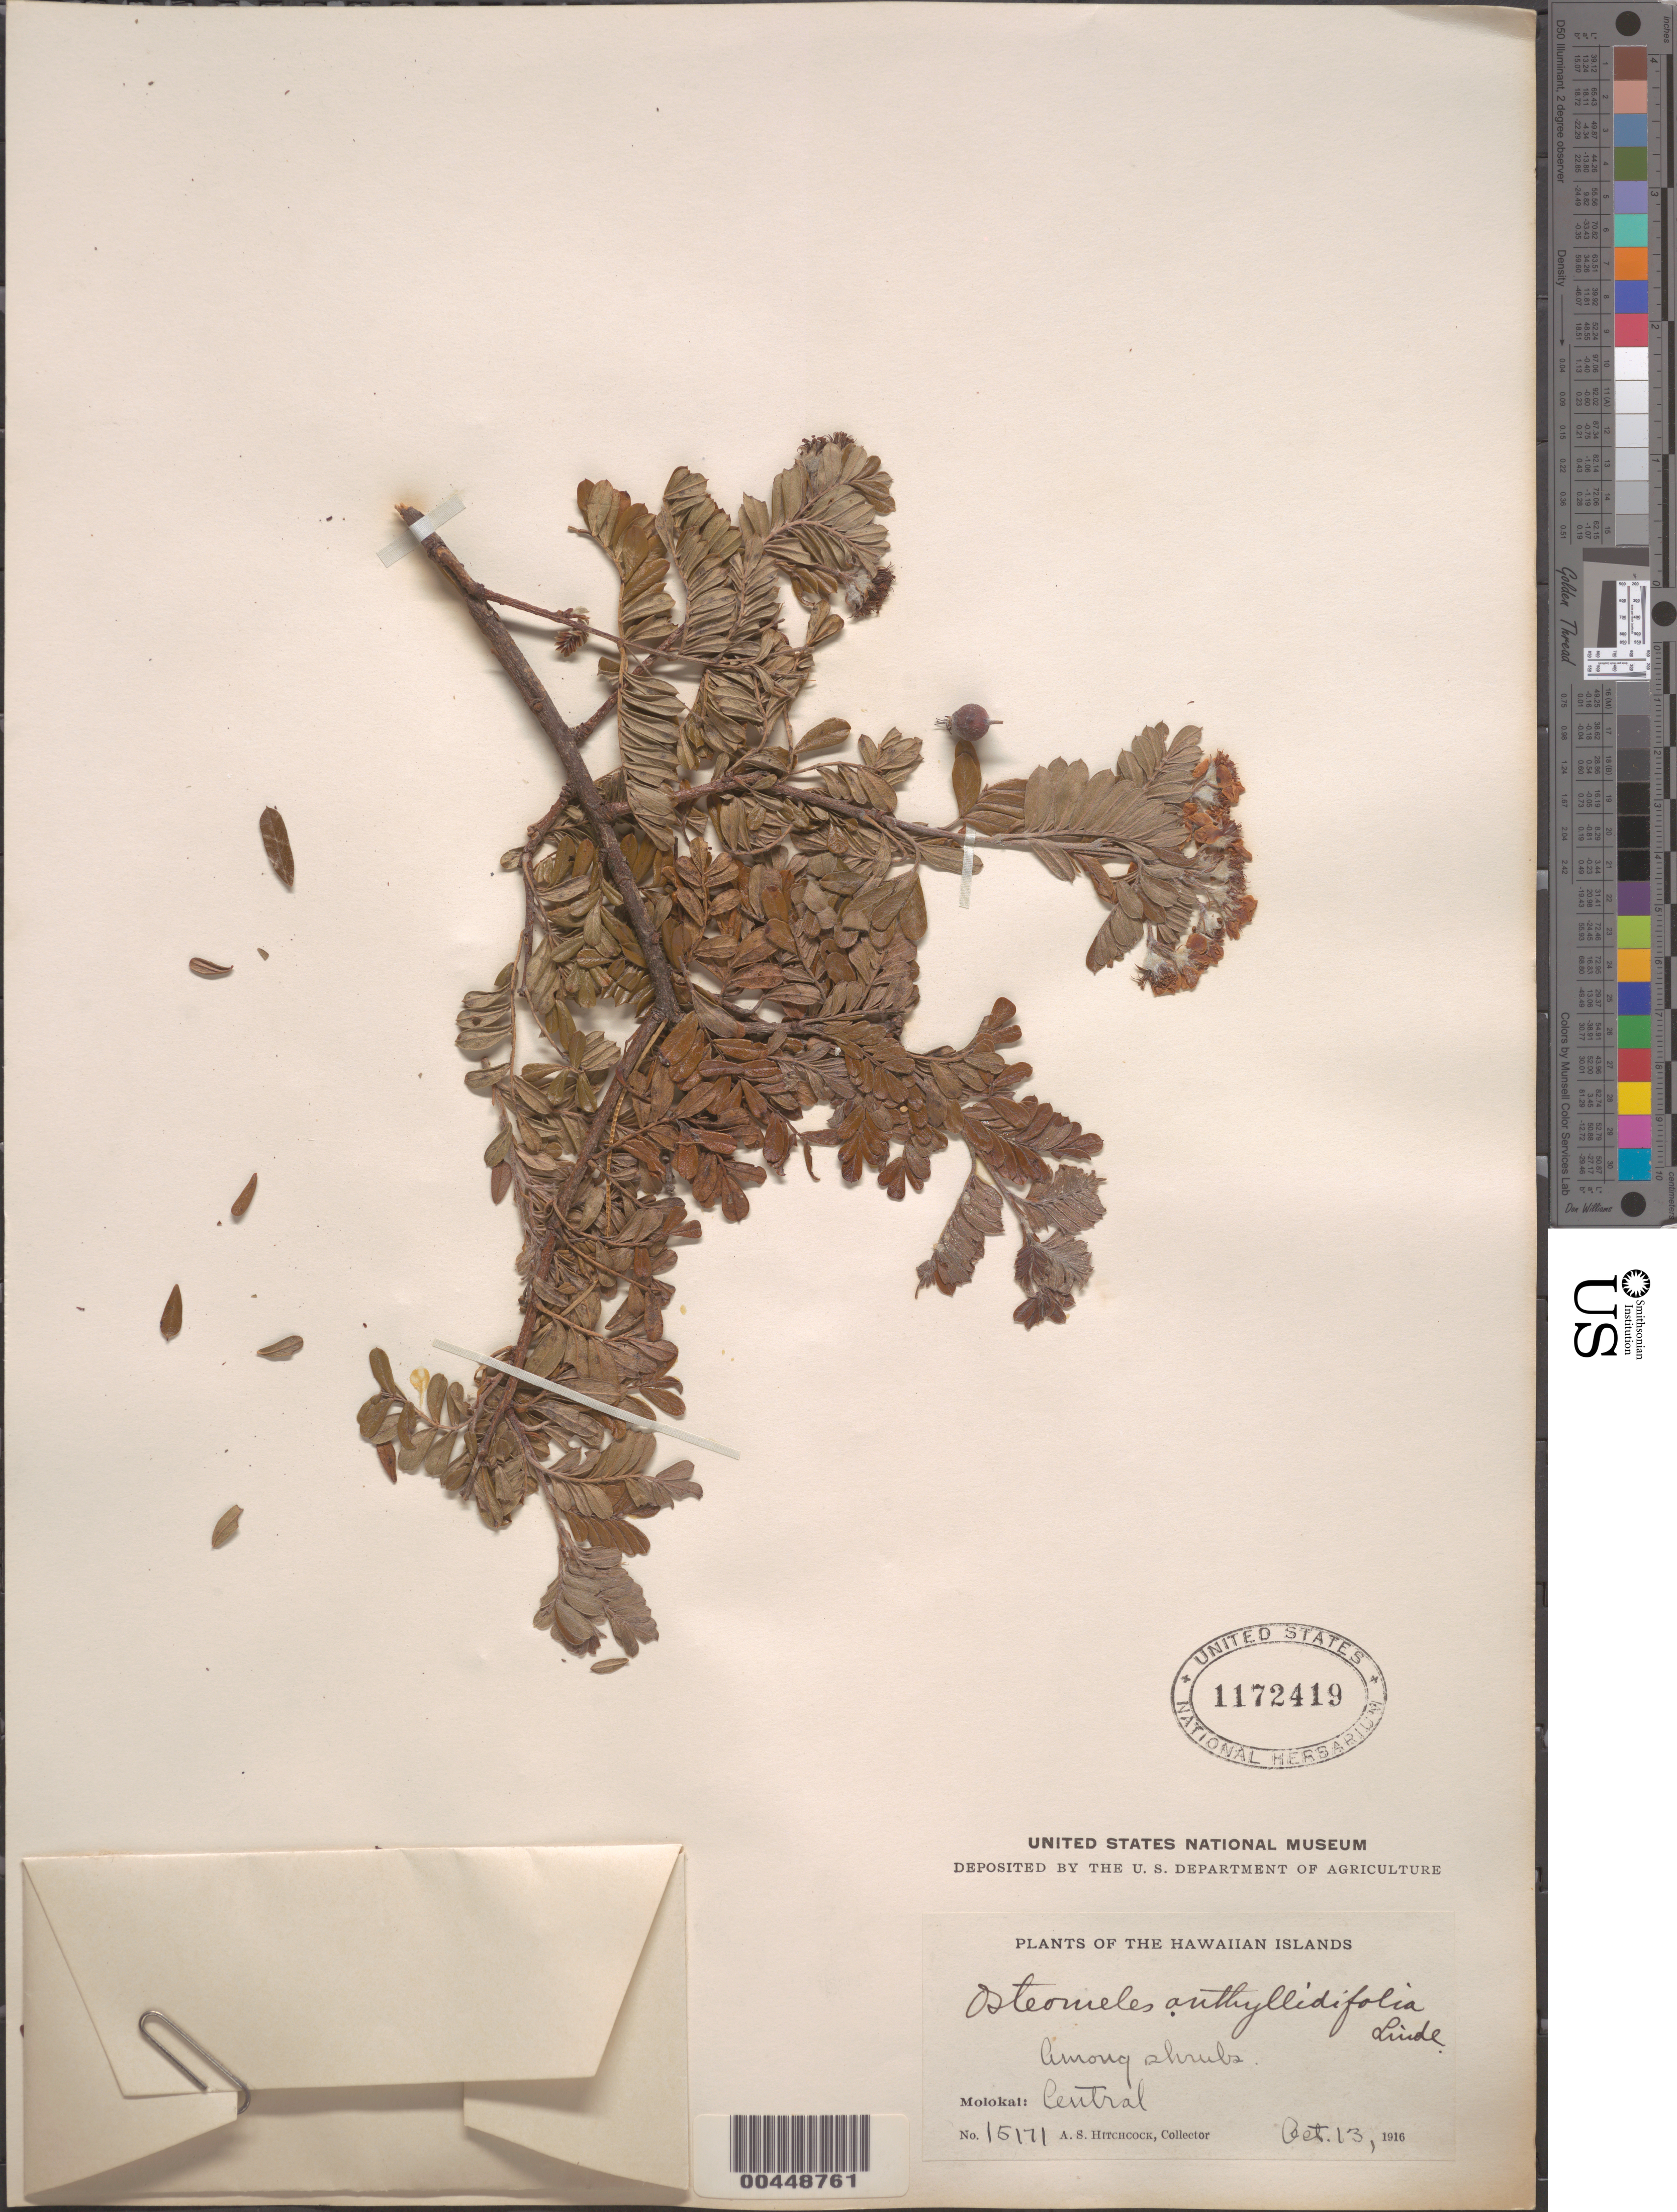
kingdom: Plantae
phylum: Tracheophyta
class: Magnoliopsida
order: Rosales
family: Rosaceae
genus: Osteomeles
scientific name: Osteomeles anthyllidifolia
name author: (Small) Lindl.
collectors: A. S. Hitchcock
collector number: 15171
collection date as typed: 13 Oct 1916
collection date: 1916-10-13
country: United States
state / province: Hawaii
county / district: Maui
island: Moloka'i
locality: Central Molokai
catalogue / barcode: US 1172419